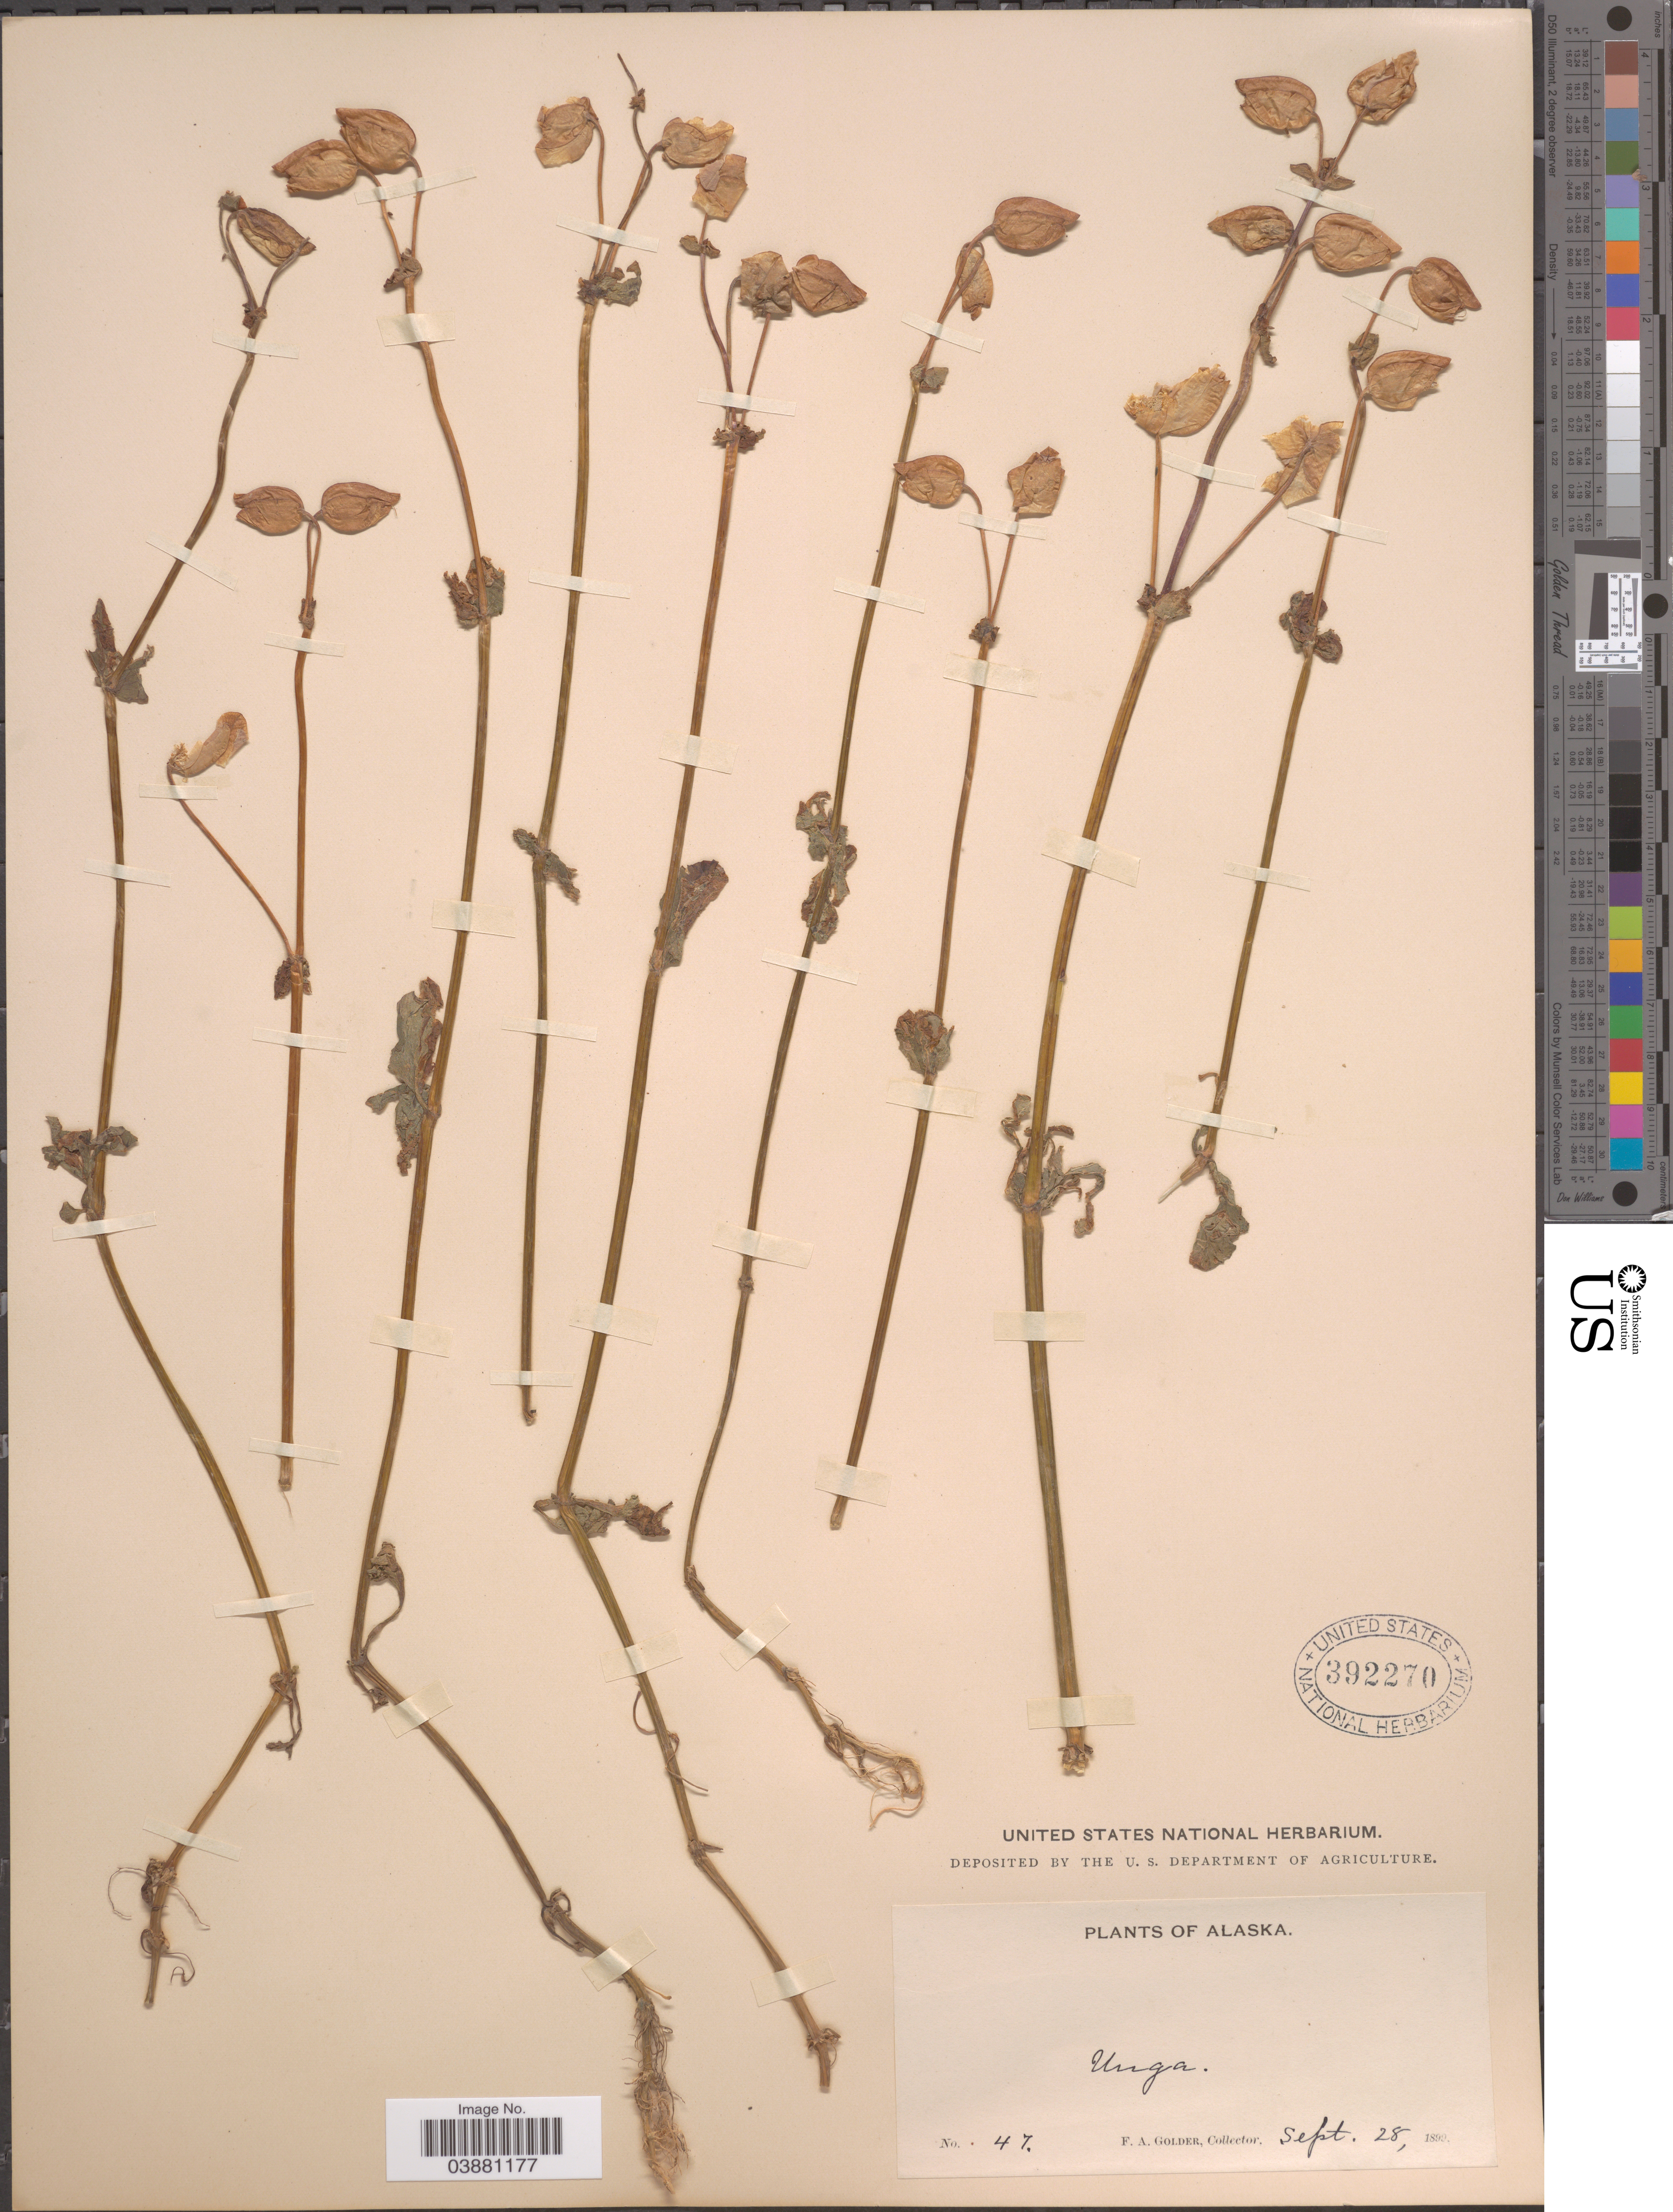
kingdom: Plantae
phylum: Tracheophyta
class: Magnoliopsida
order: Lamiales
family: Phrymaceae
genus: Mimulus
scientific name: Mimulus guttatus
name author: DC.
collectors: F. Golder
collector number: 47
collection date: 1899-09-28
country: United States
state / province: Alaska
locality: Unga.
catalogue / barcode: US 392270